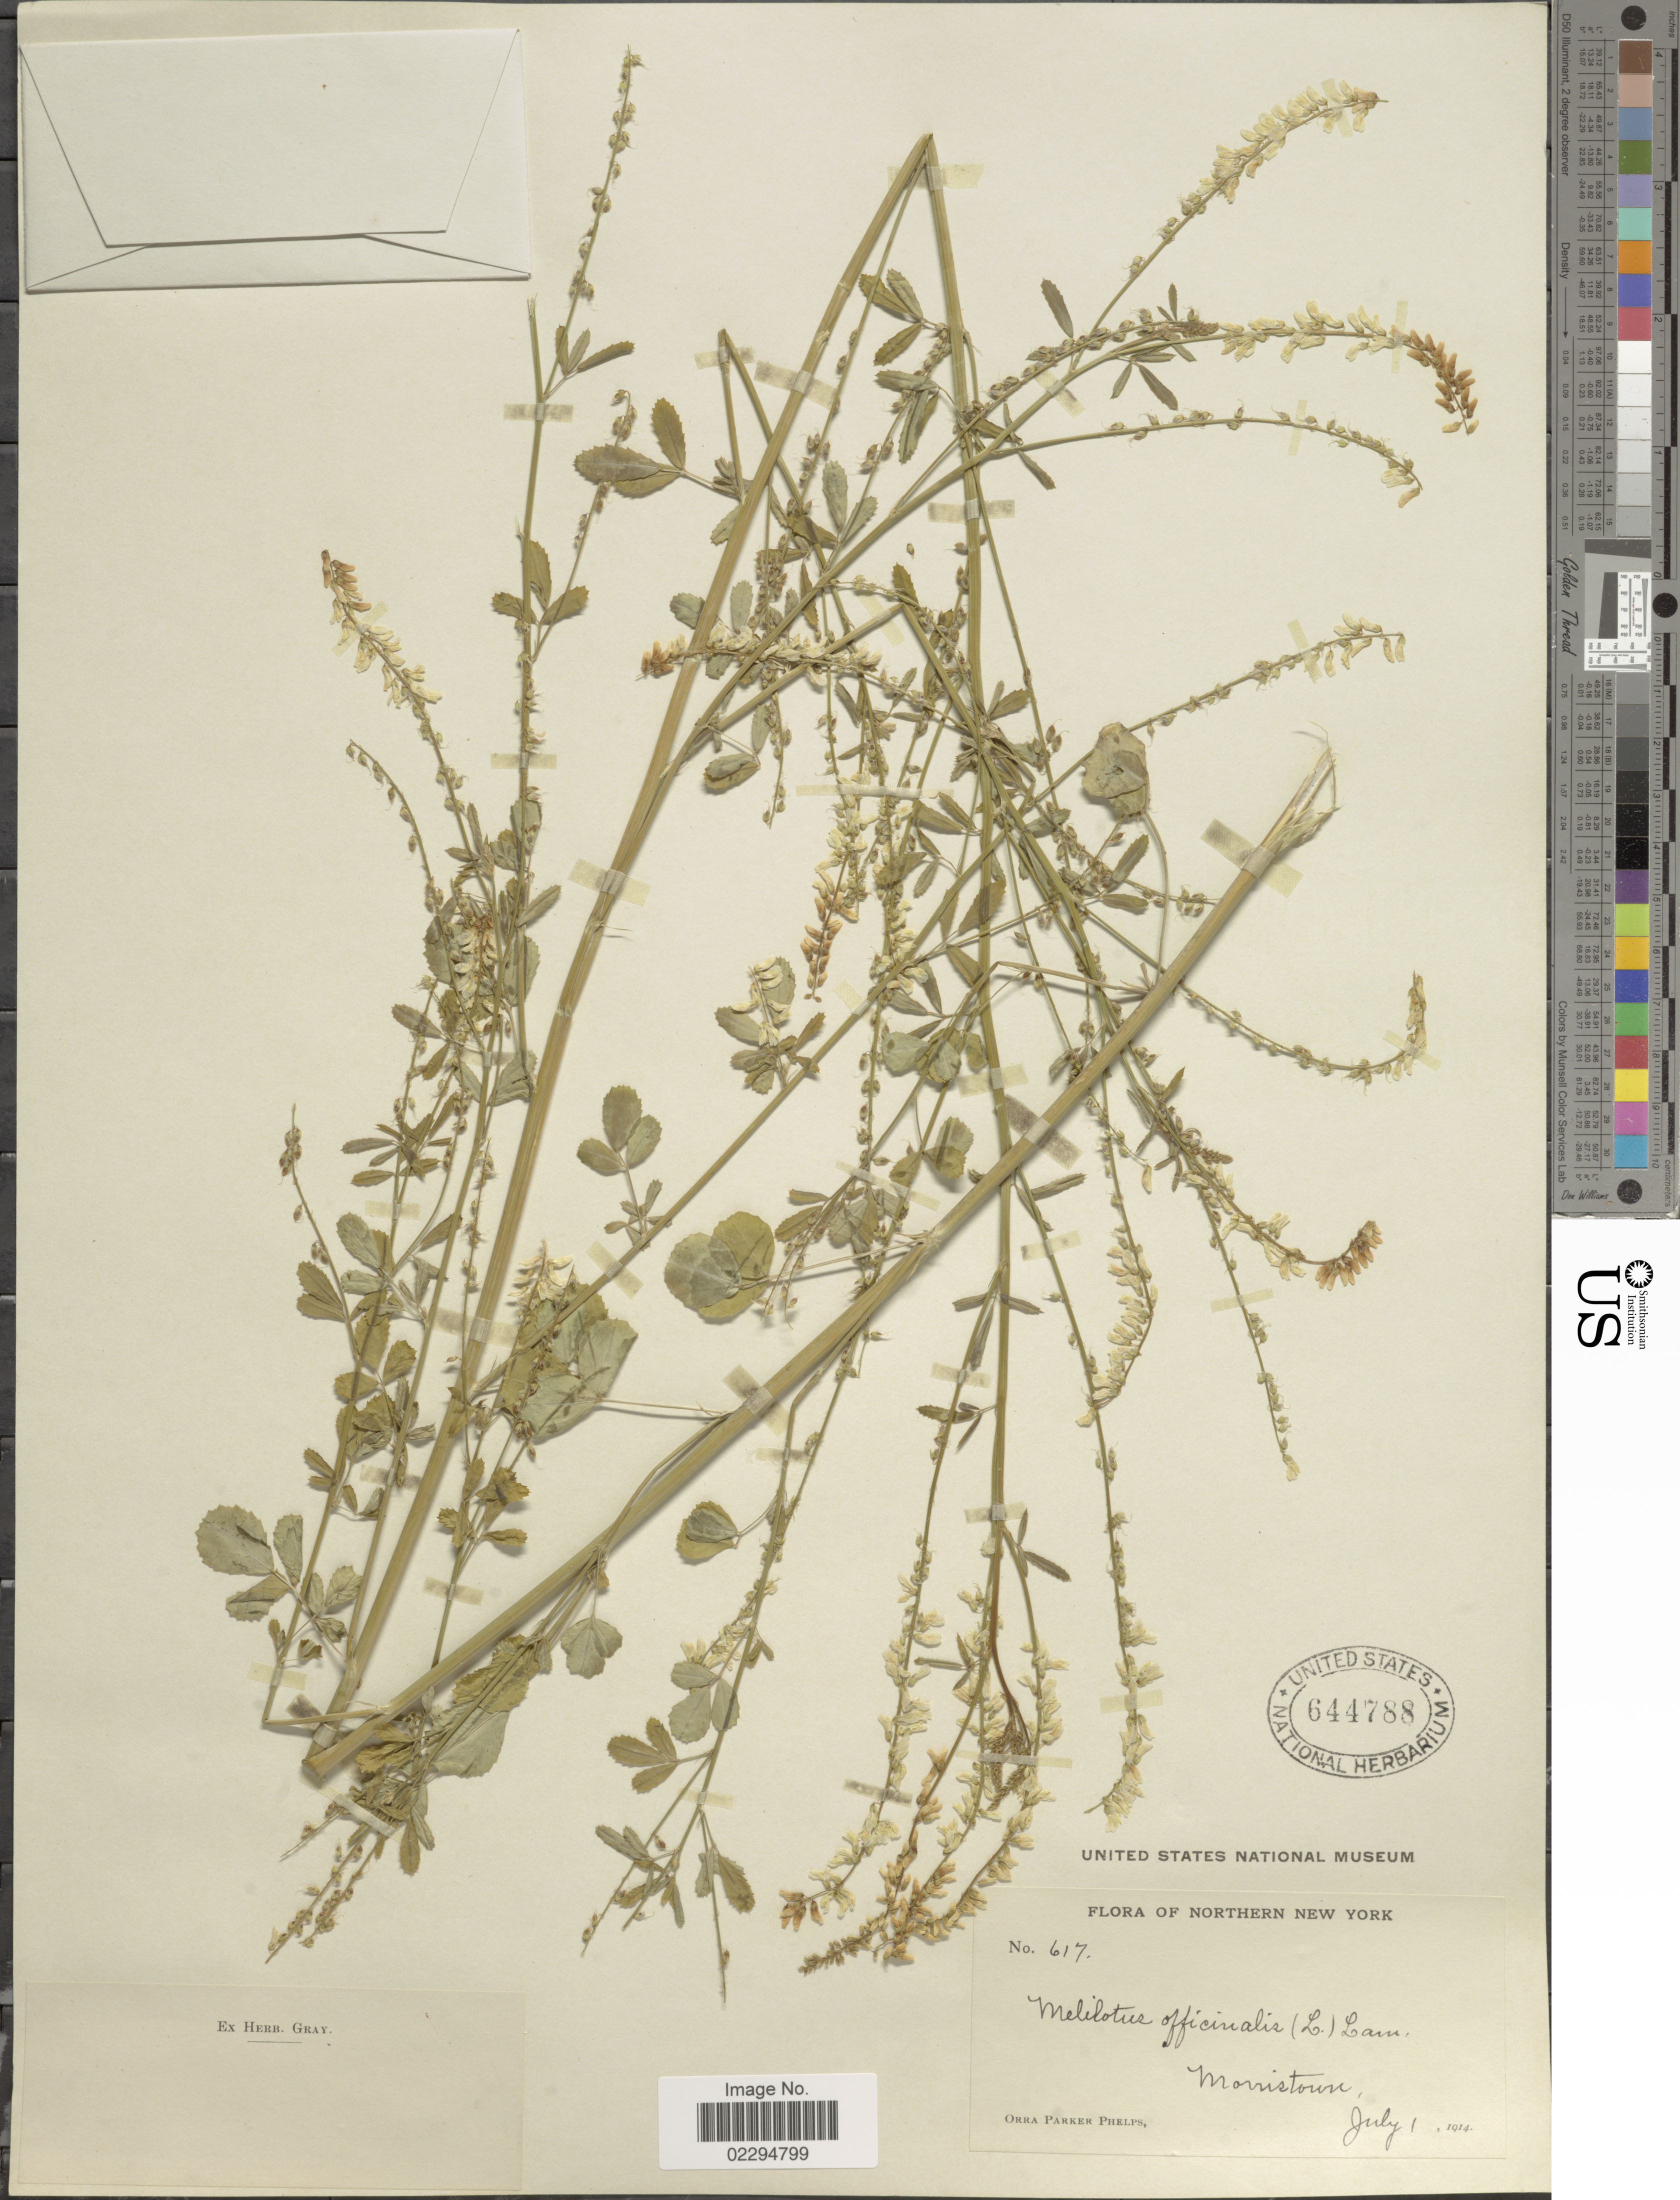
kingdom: Plantae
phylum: Tracheophyta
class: Magnoliopsida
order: Fabales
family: Fabaceae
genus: Melilotus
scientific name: Melilotus officinalis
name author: (L.) Lam.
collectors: O. P. Phelps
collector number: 617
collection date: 1914-07-01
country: United States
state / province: New York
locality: Northern New York, Morristown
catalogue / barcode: US 644788